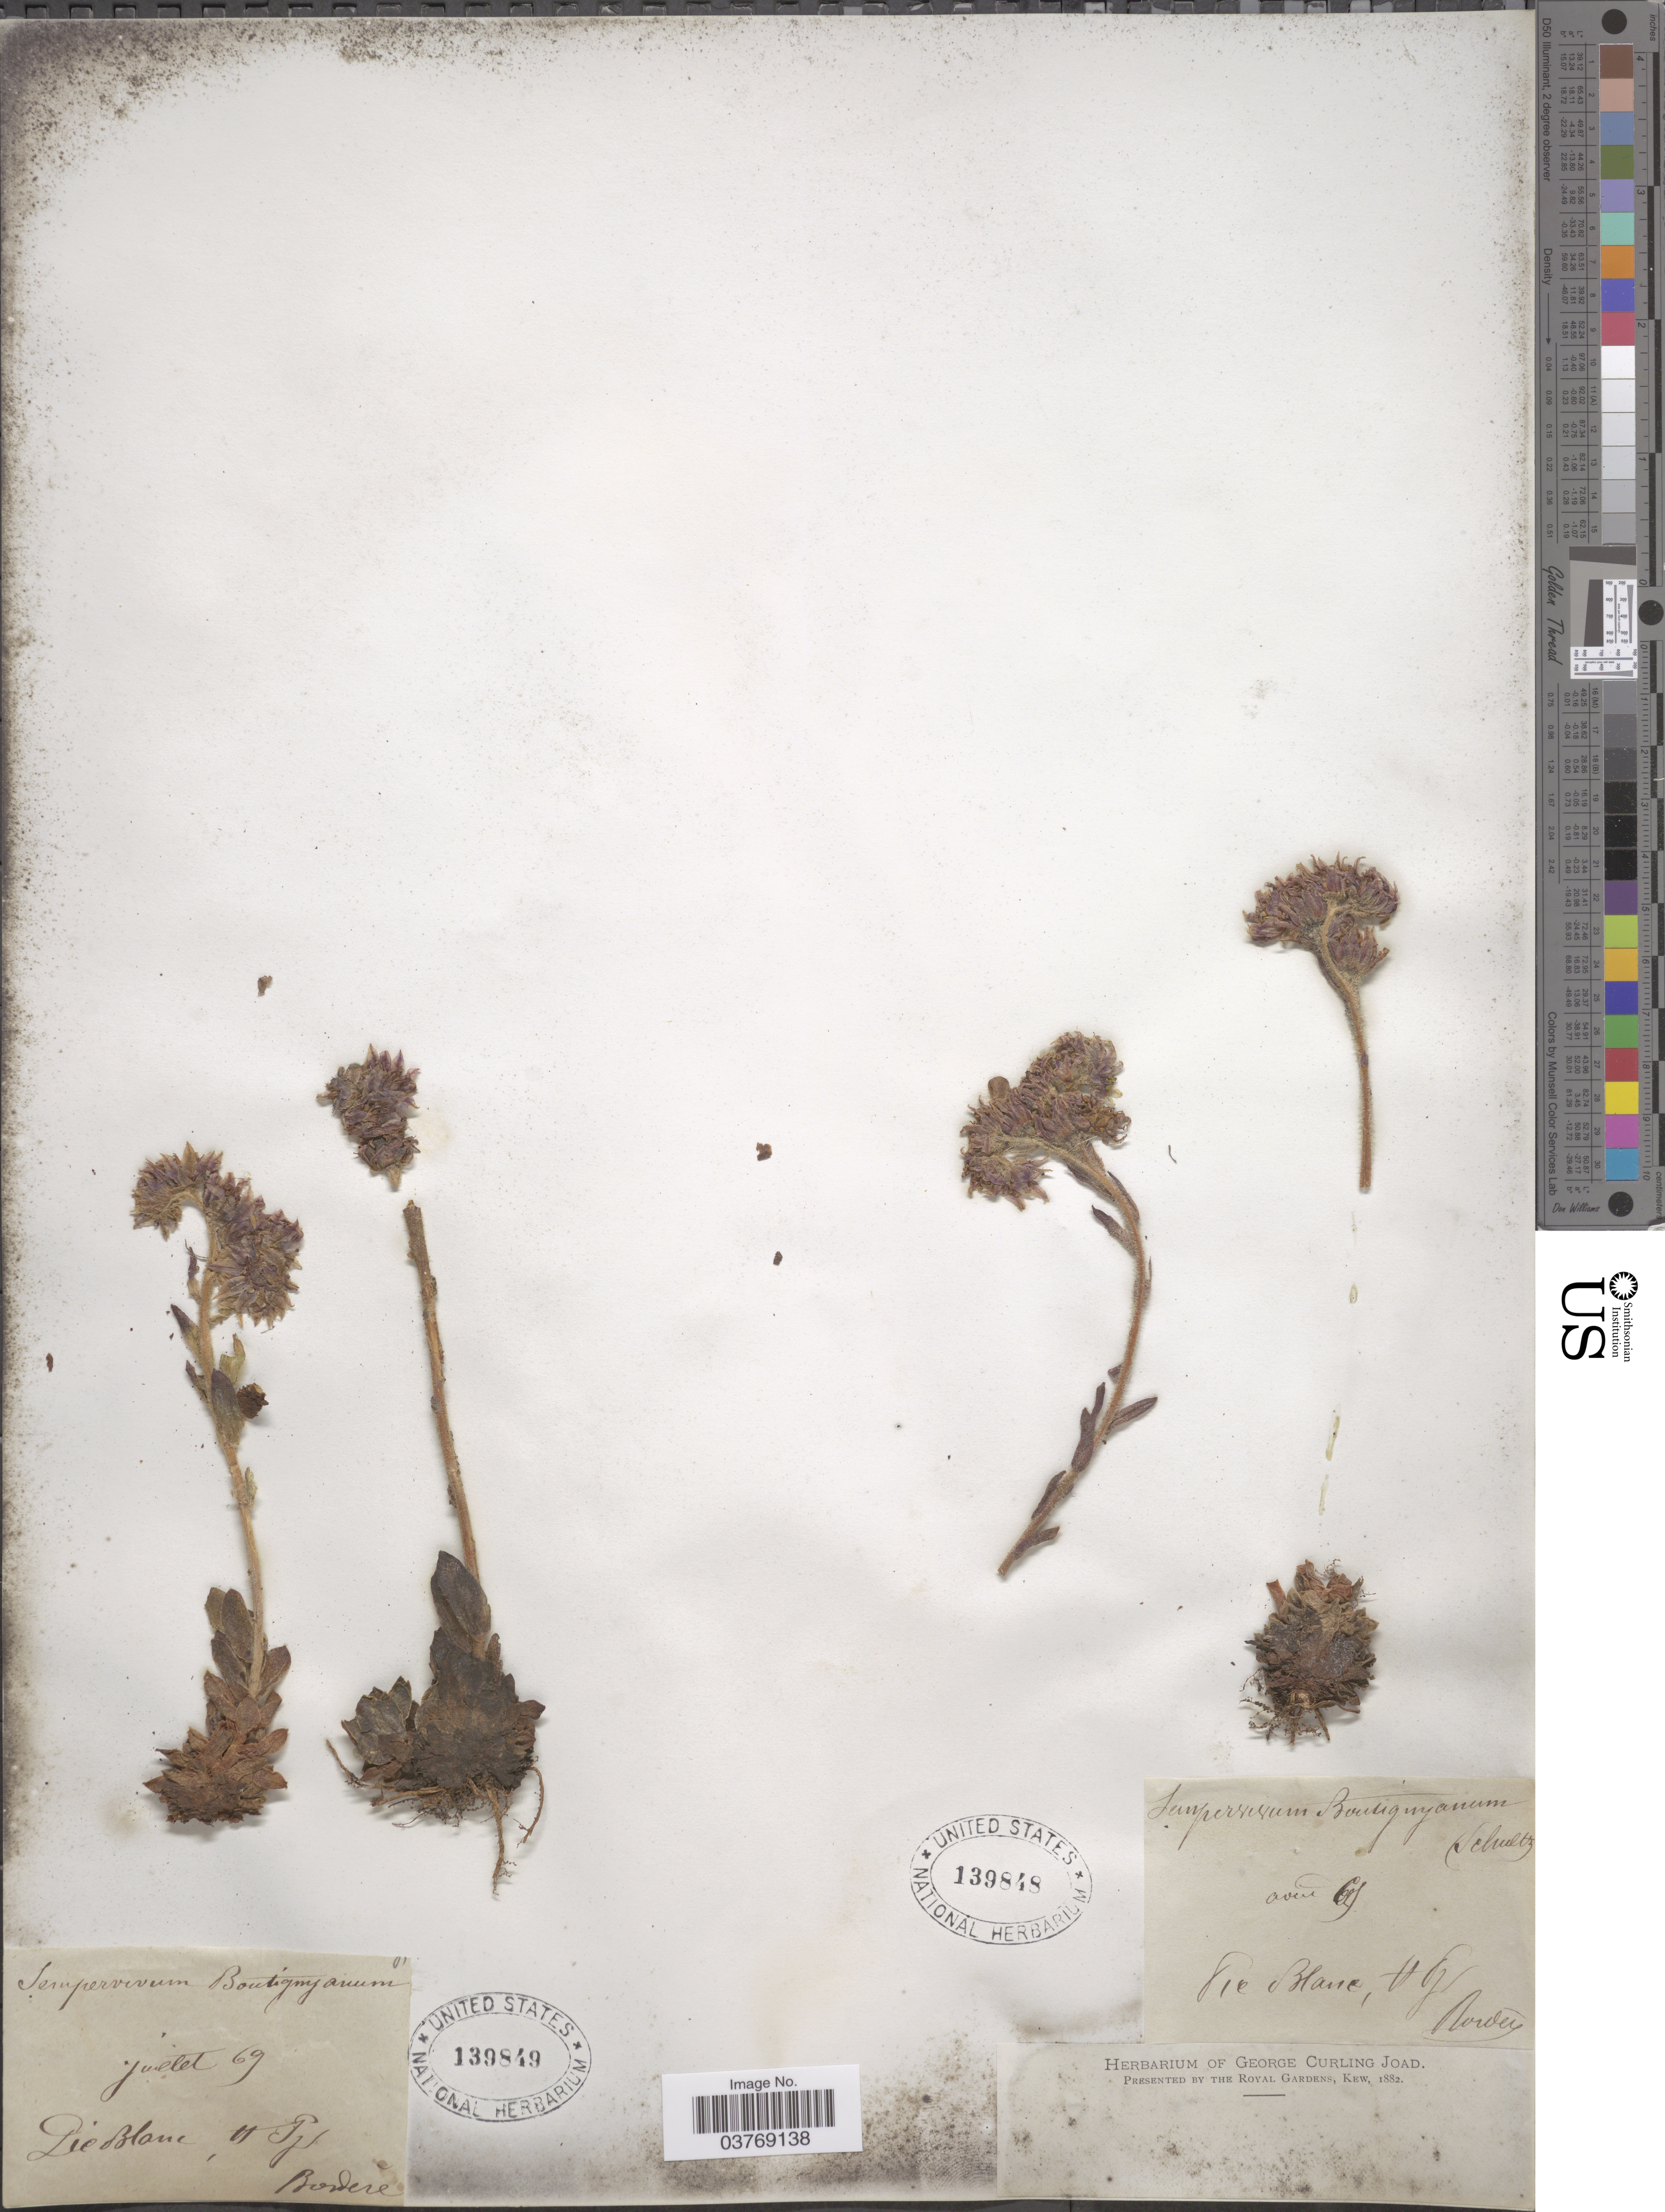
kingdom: Plantae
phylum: Tracheophyta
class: Magnoliopsida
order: Saxifragales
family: Crassulaceae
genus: Sempervivum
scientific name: Sempervivum boutignyanum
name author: Billot & Gren.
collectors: -. Bordere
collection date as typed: Transcribed d/m/y: /4/69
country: France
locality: Pic Blanc, Ht Pyr.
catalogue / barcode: US 139848-2